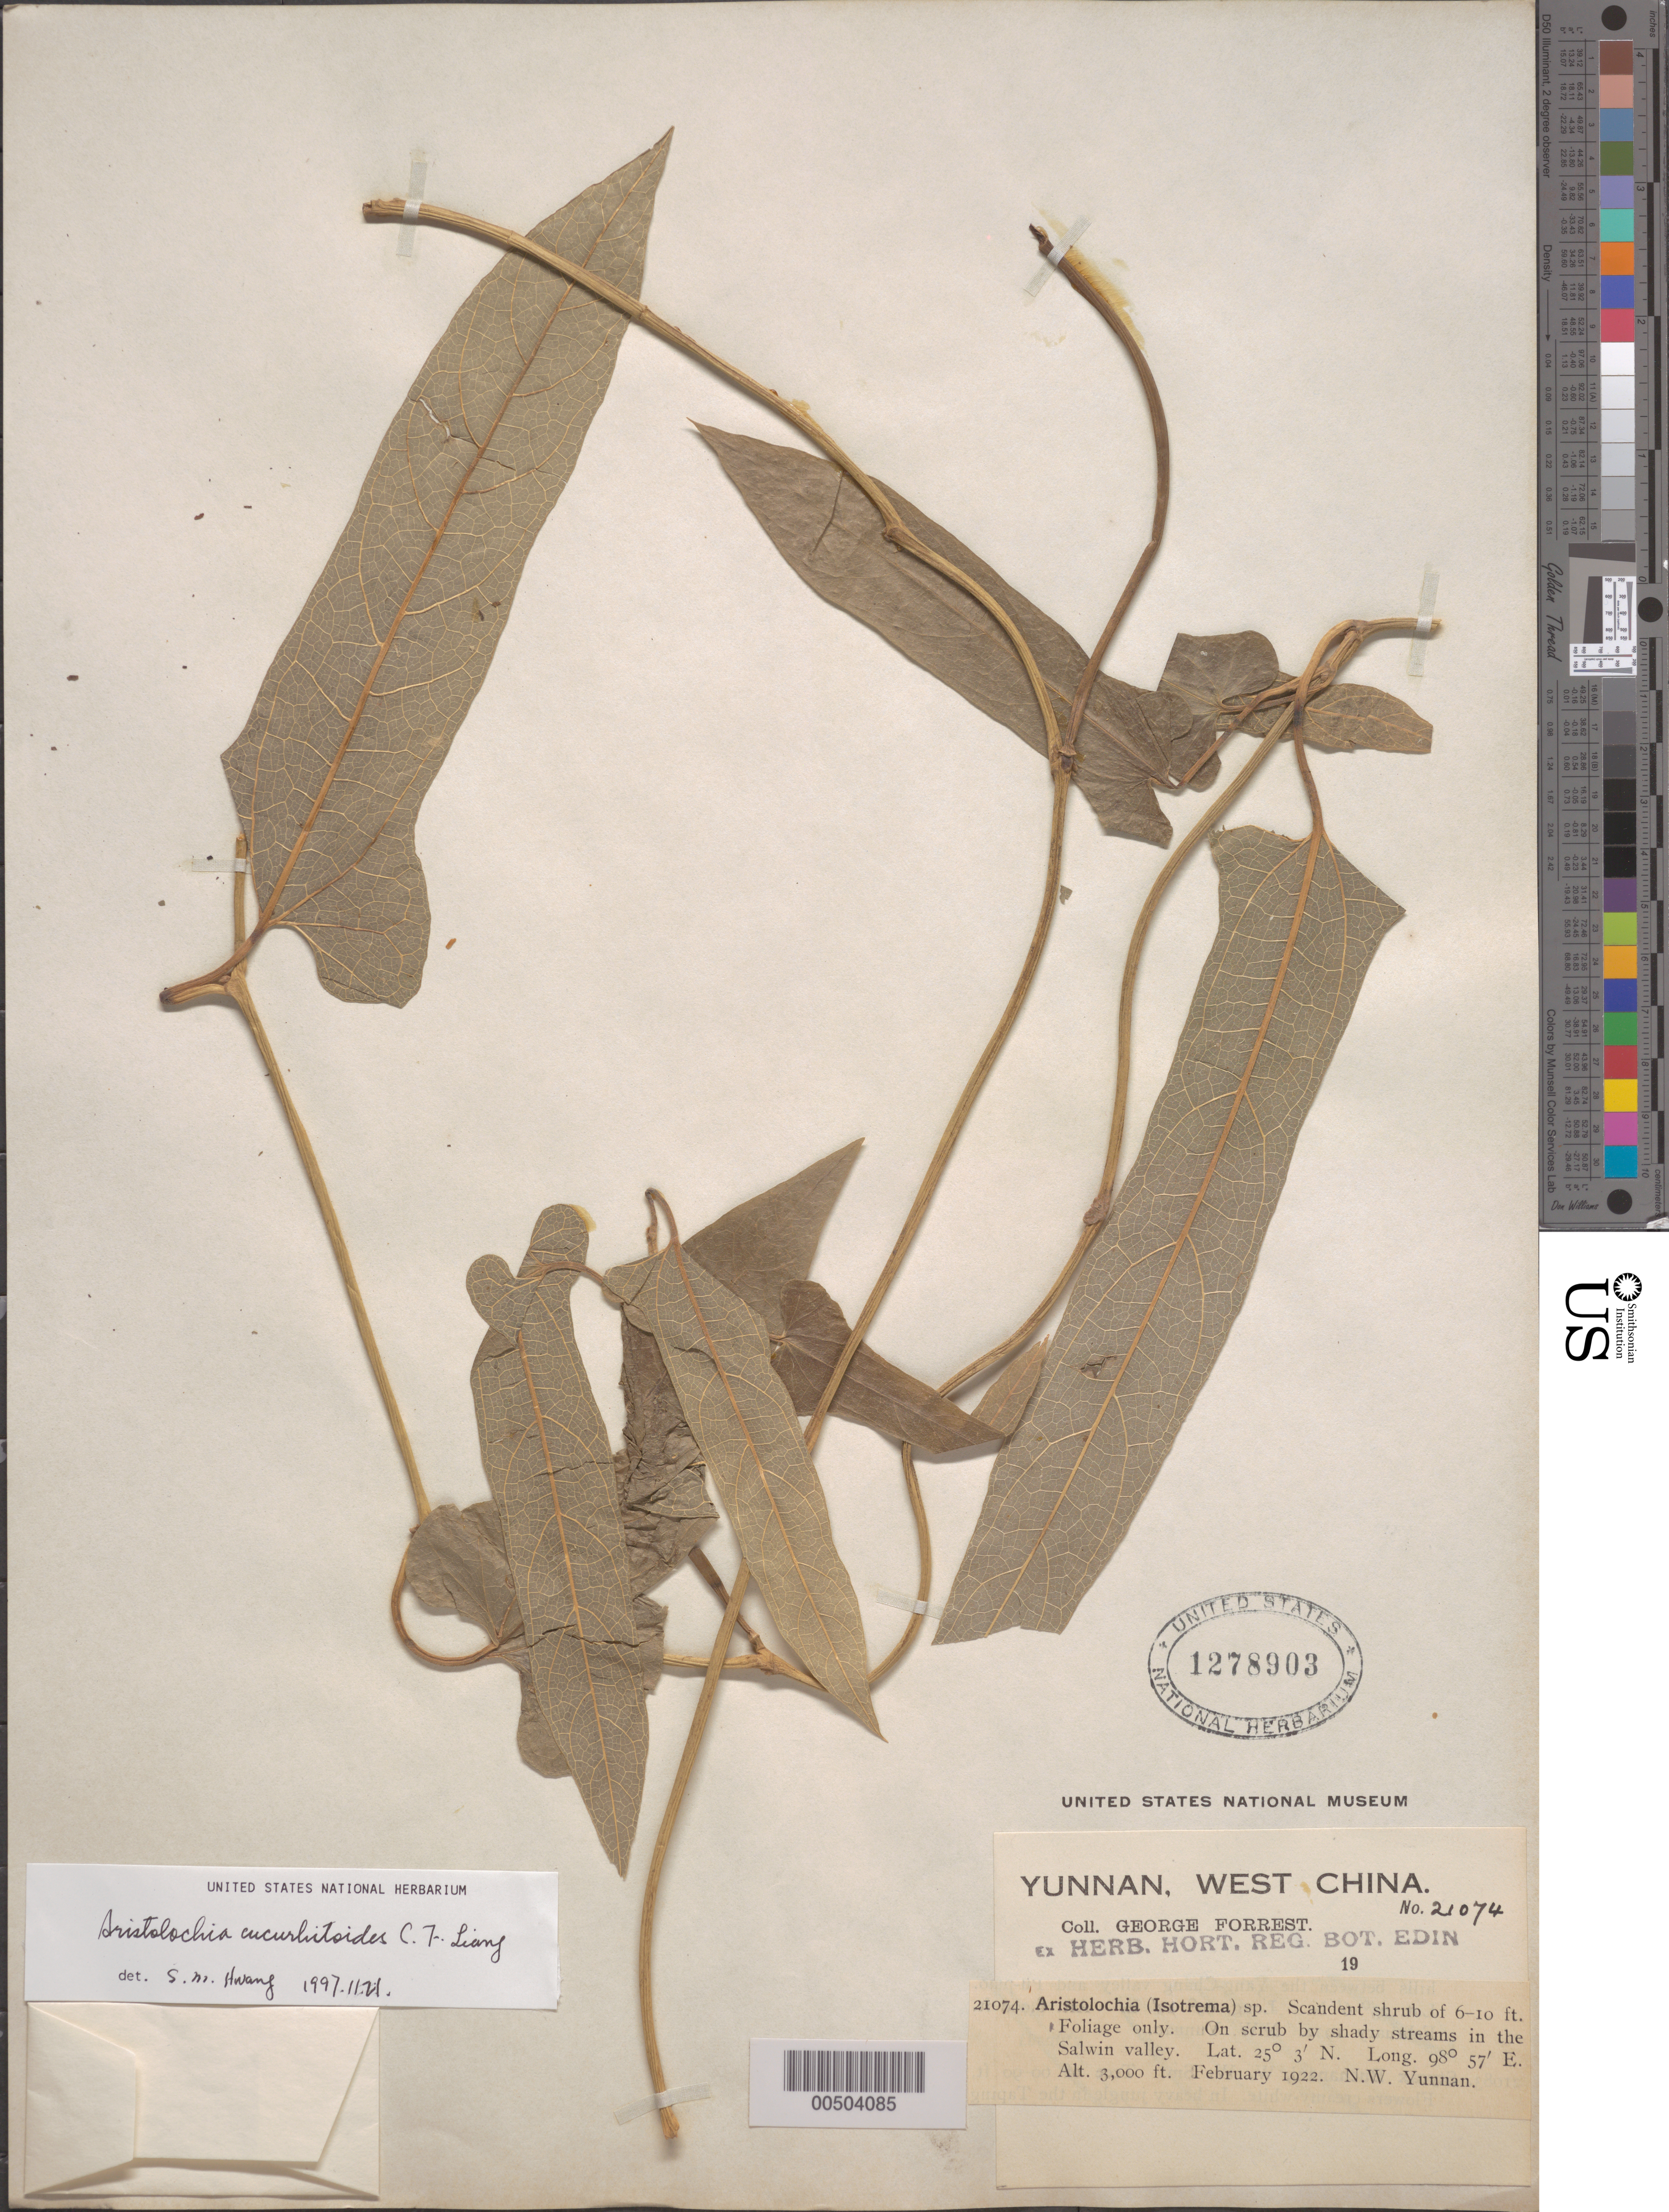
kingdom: Plantae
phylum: Tracheophyta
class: Magnoliopsida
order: Piperales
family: Aristolochiaceae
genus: Aristolochia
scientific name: Aristolochia sp.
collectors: G. Forrest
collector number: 21074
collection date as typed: Feb 1922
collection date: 1922-02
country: China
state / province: Yunnan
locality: NW Yunnan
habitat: Scandent shrub of 6-10 ft., foliage only.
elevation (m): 914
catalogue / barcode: US 1278903